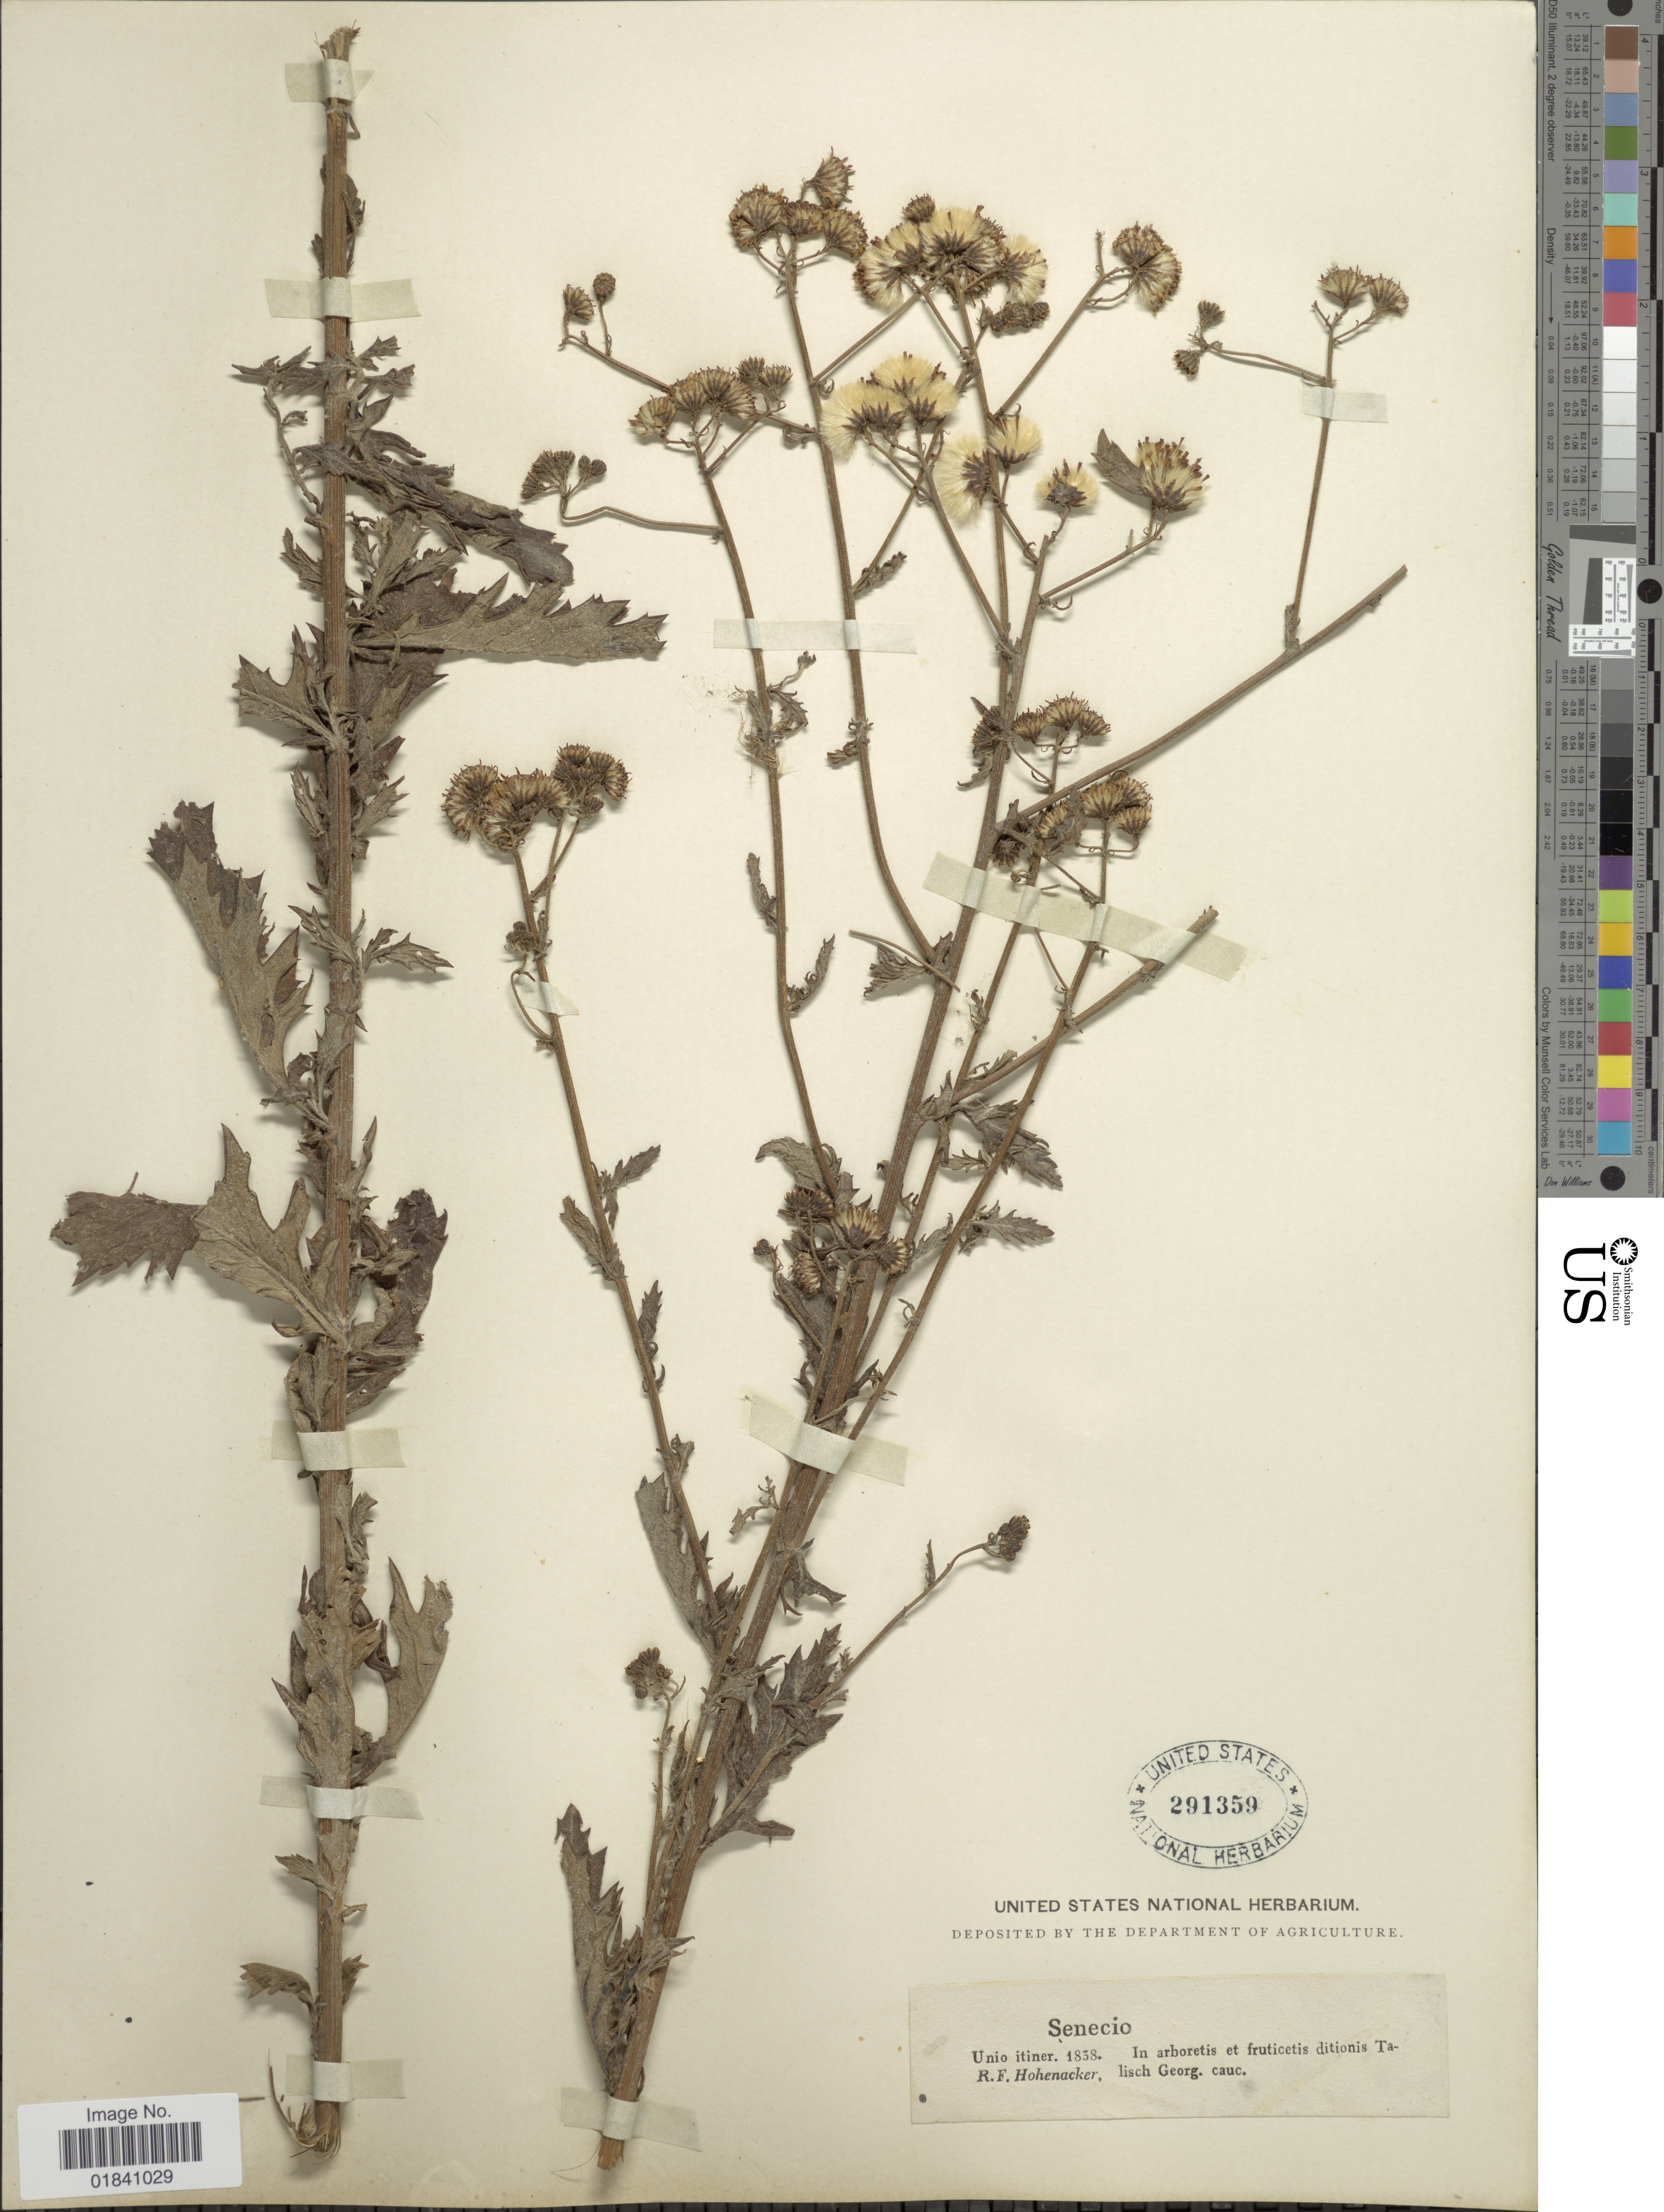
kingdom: Plantae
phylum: Tracheophyta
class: Magnoliopsida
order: Asterales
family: Asteraceae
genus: Senecio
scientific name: Senecio sp.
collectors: R. F. Hohenacker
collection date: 1838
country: Georgia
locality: In arboretis et fruticetis ditionis Talisch Georg. cauc.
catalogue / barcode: US 291359